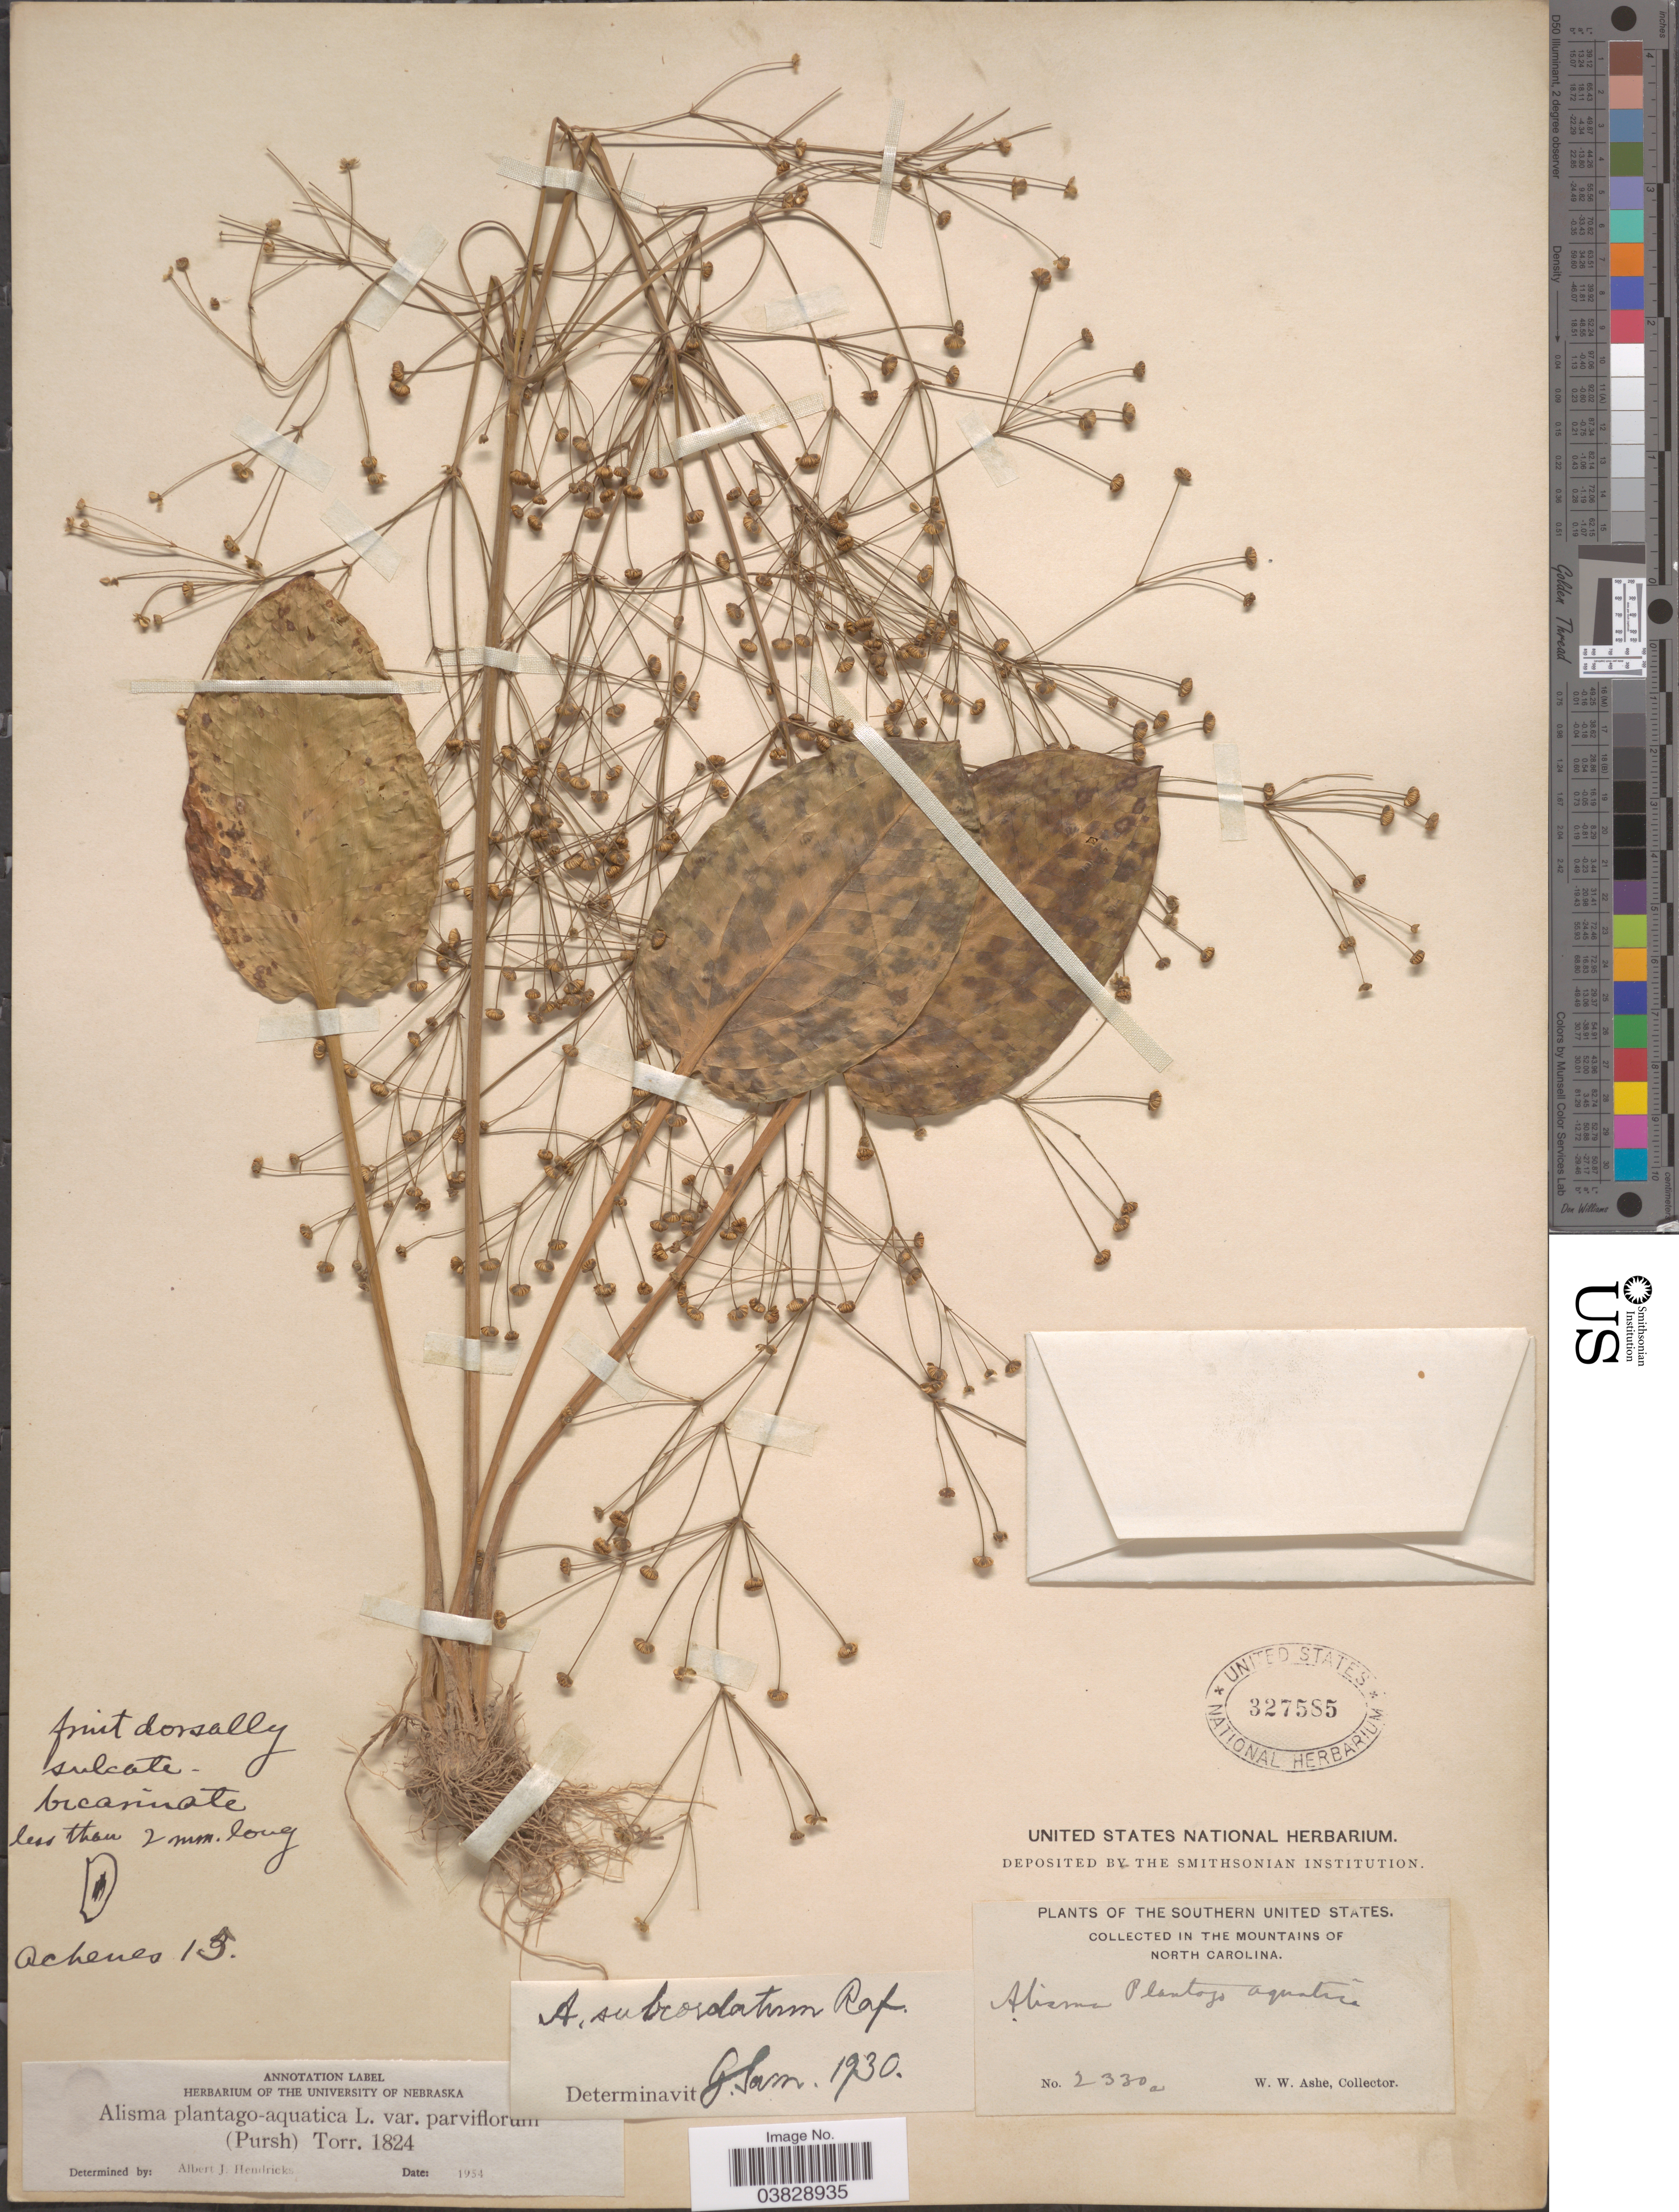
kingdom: Plantae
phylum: Tracheophyta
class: Liliopsida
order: Alismatales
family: Alismataceae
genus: Alisma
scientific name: Alisma plantago-aquatica var. parviflorum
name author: (Pursh) Torr.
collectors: W. W. Ashe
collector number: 2330a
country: United States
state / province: North Carolina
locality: The Southern United States. In the Mountains of North Carolina.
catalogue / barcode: US 327585